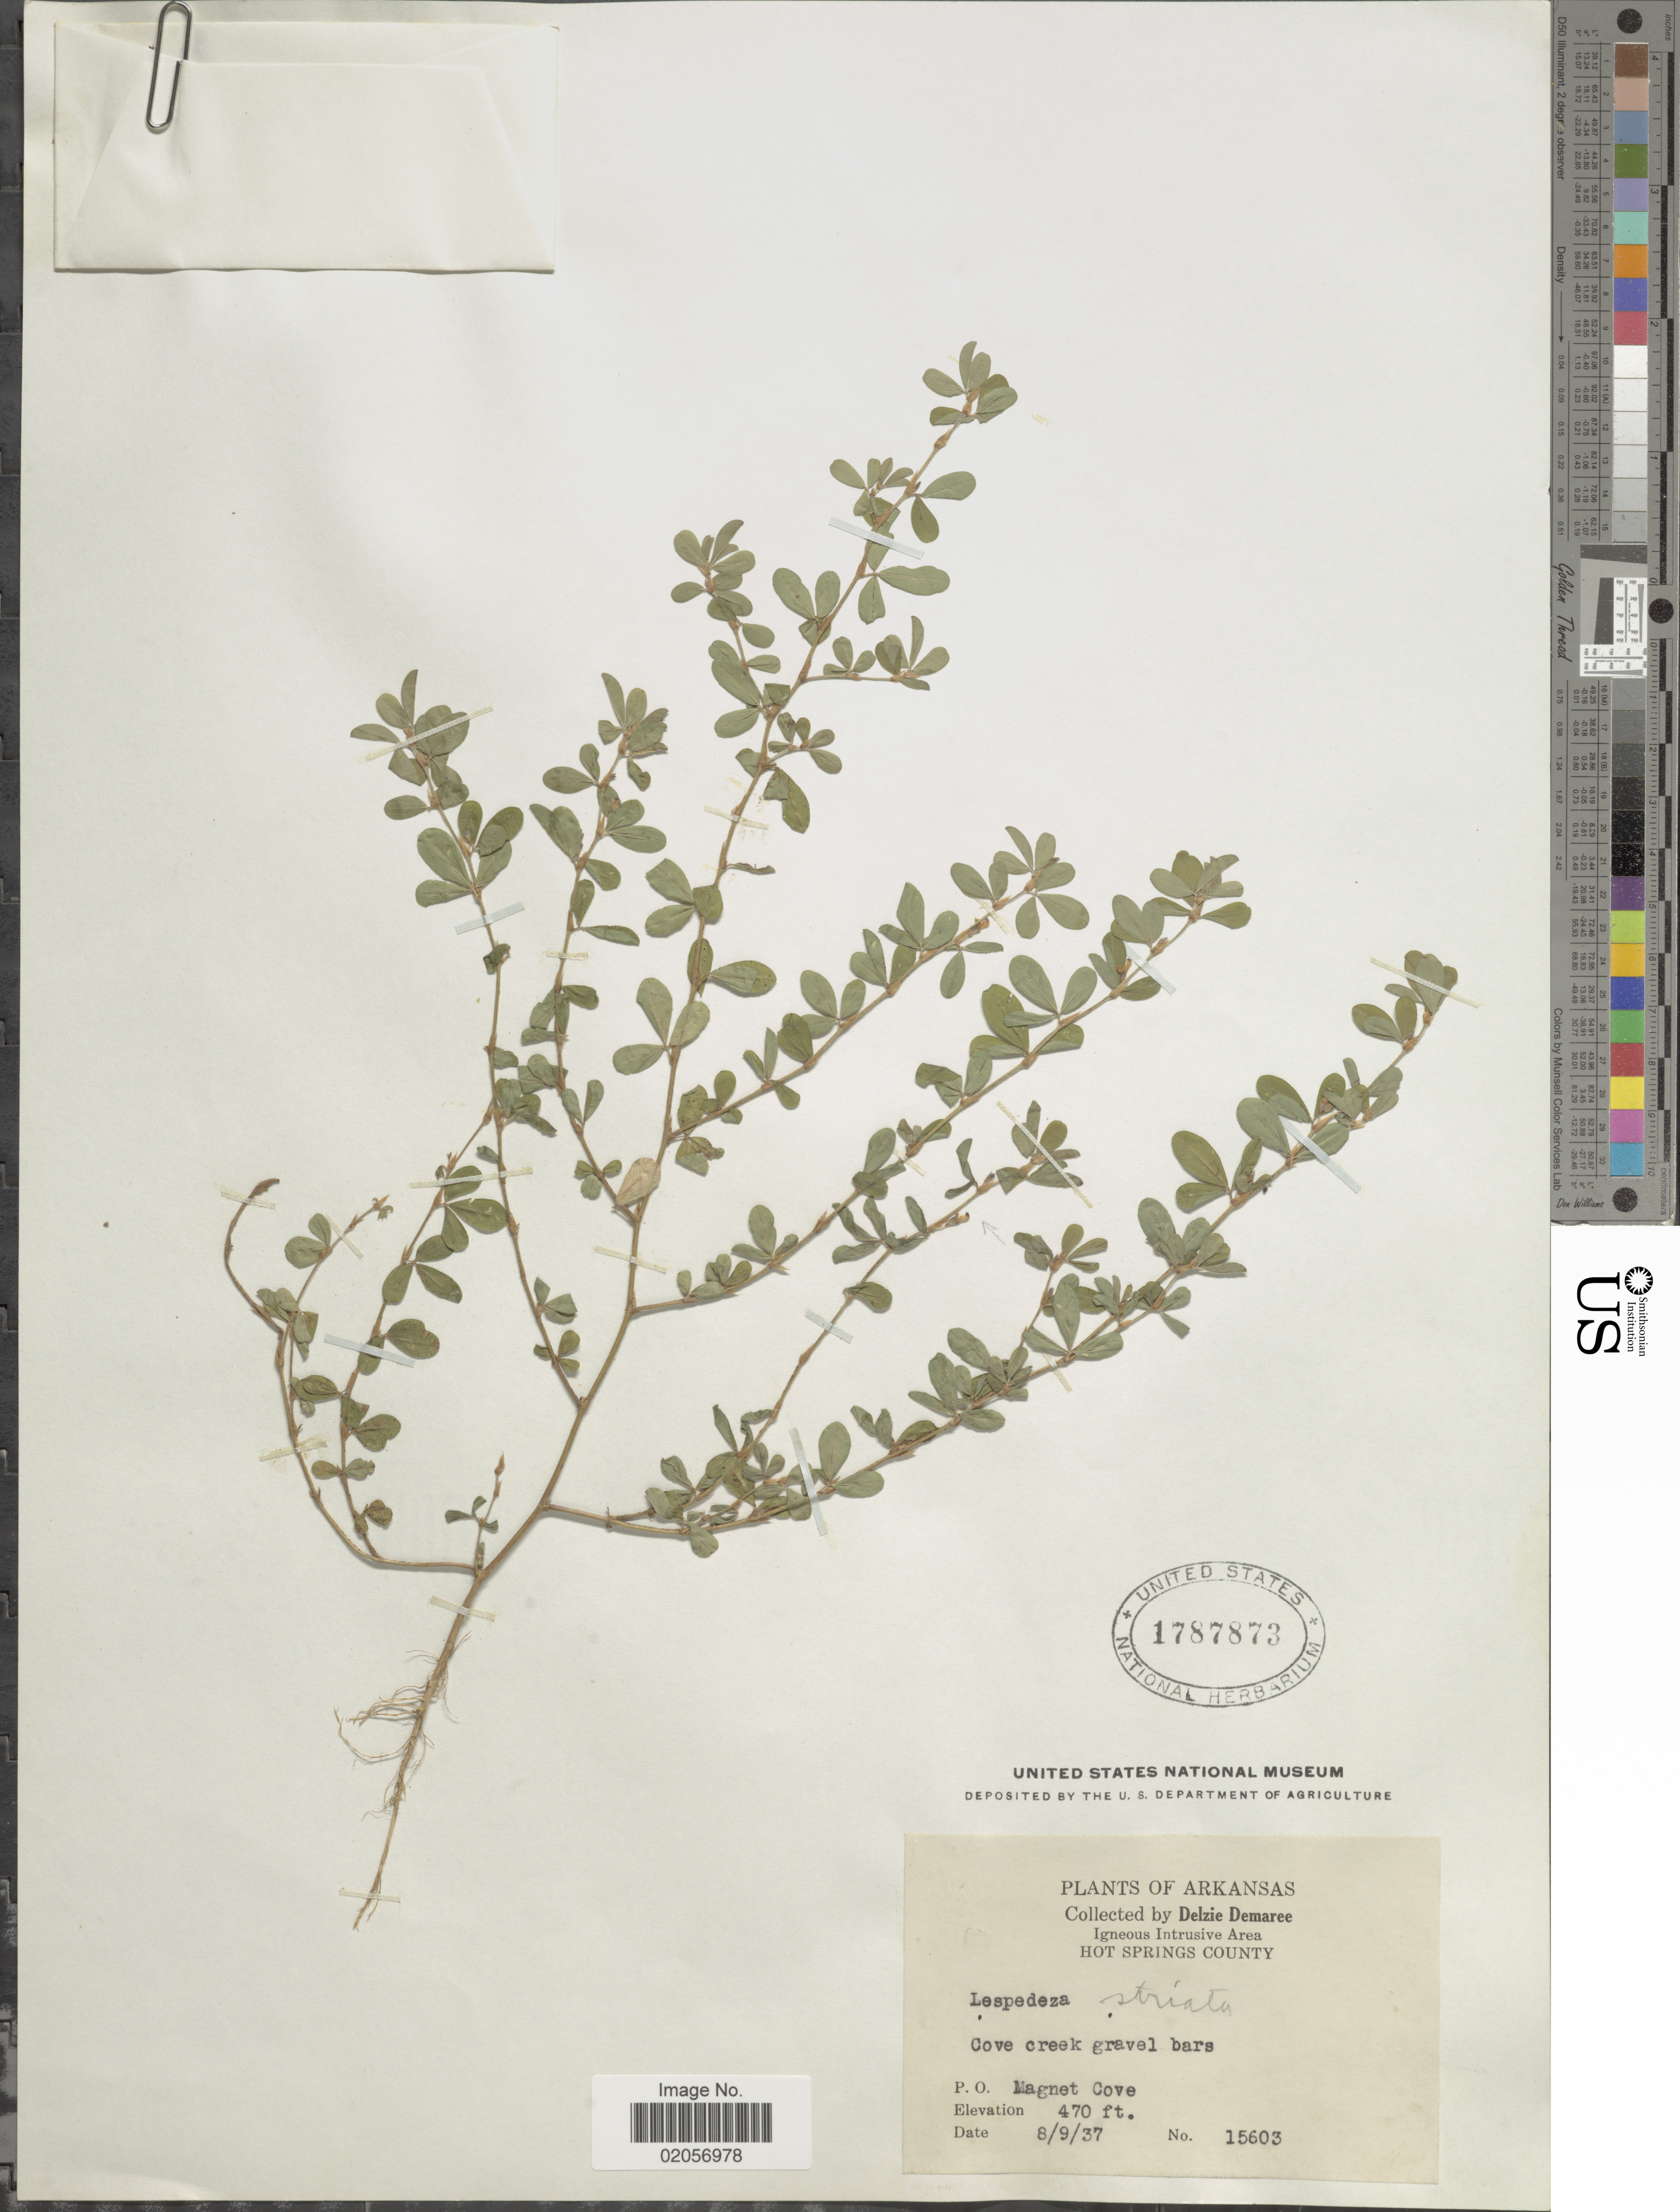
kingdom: Plantae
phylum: Tracheophyta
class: Magnoliopsida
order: Fabales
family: Fabaceae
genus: Kummerowia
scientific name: Kummerowia striata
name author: (Thunb.) Schindl.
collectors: D. Demaree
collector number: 15603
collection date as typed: Transcribed d/m/y: 8/9/37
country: United States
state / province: Arkansas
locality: Hot Springs County. P.O. Magnet Cove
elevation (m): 143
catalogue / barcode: US 1787873